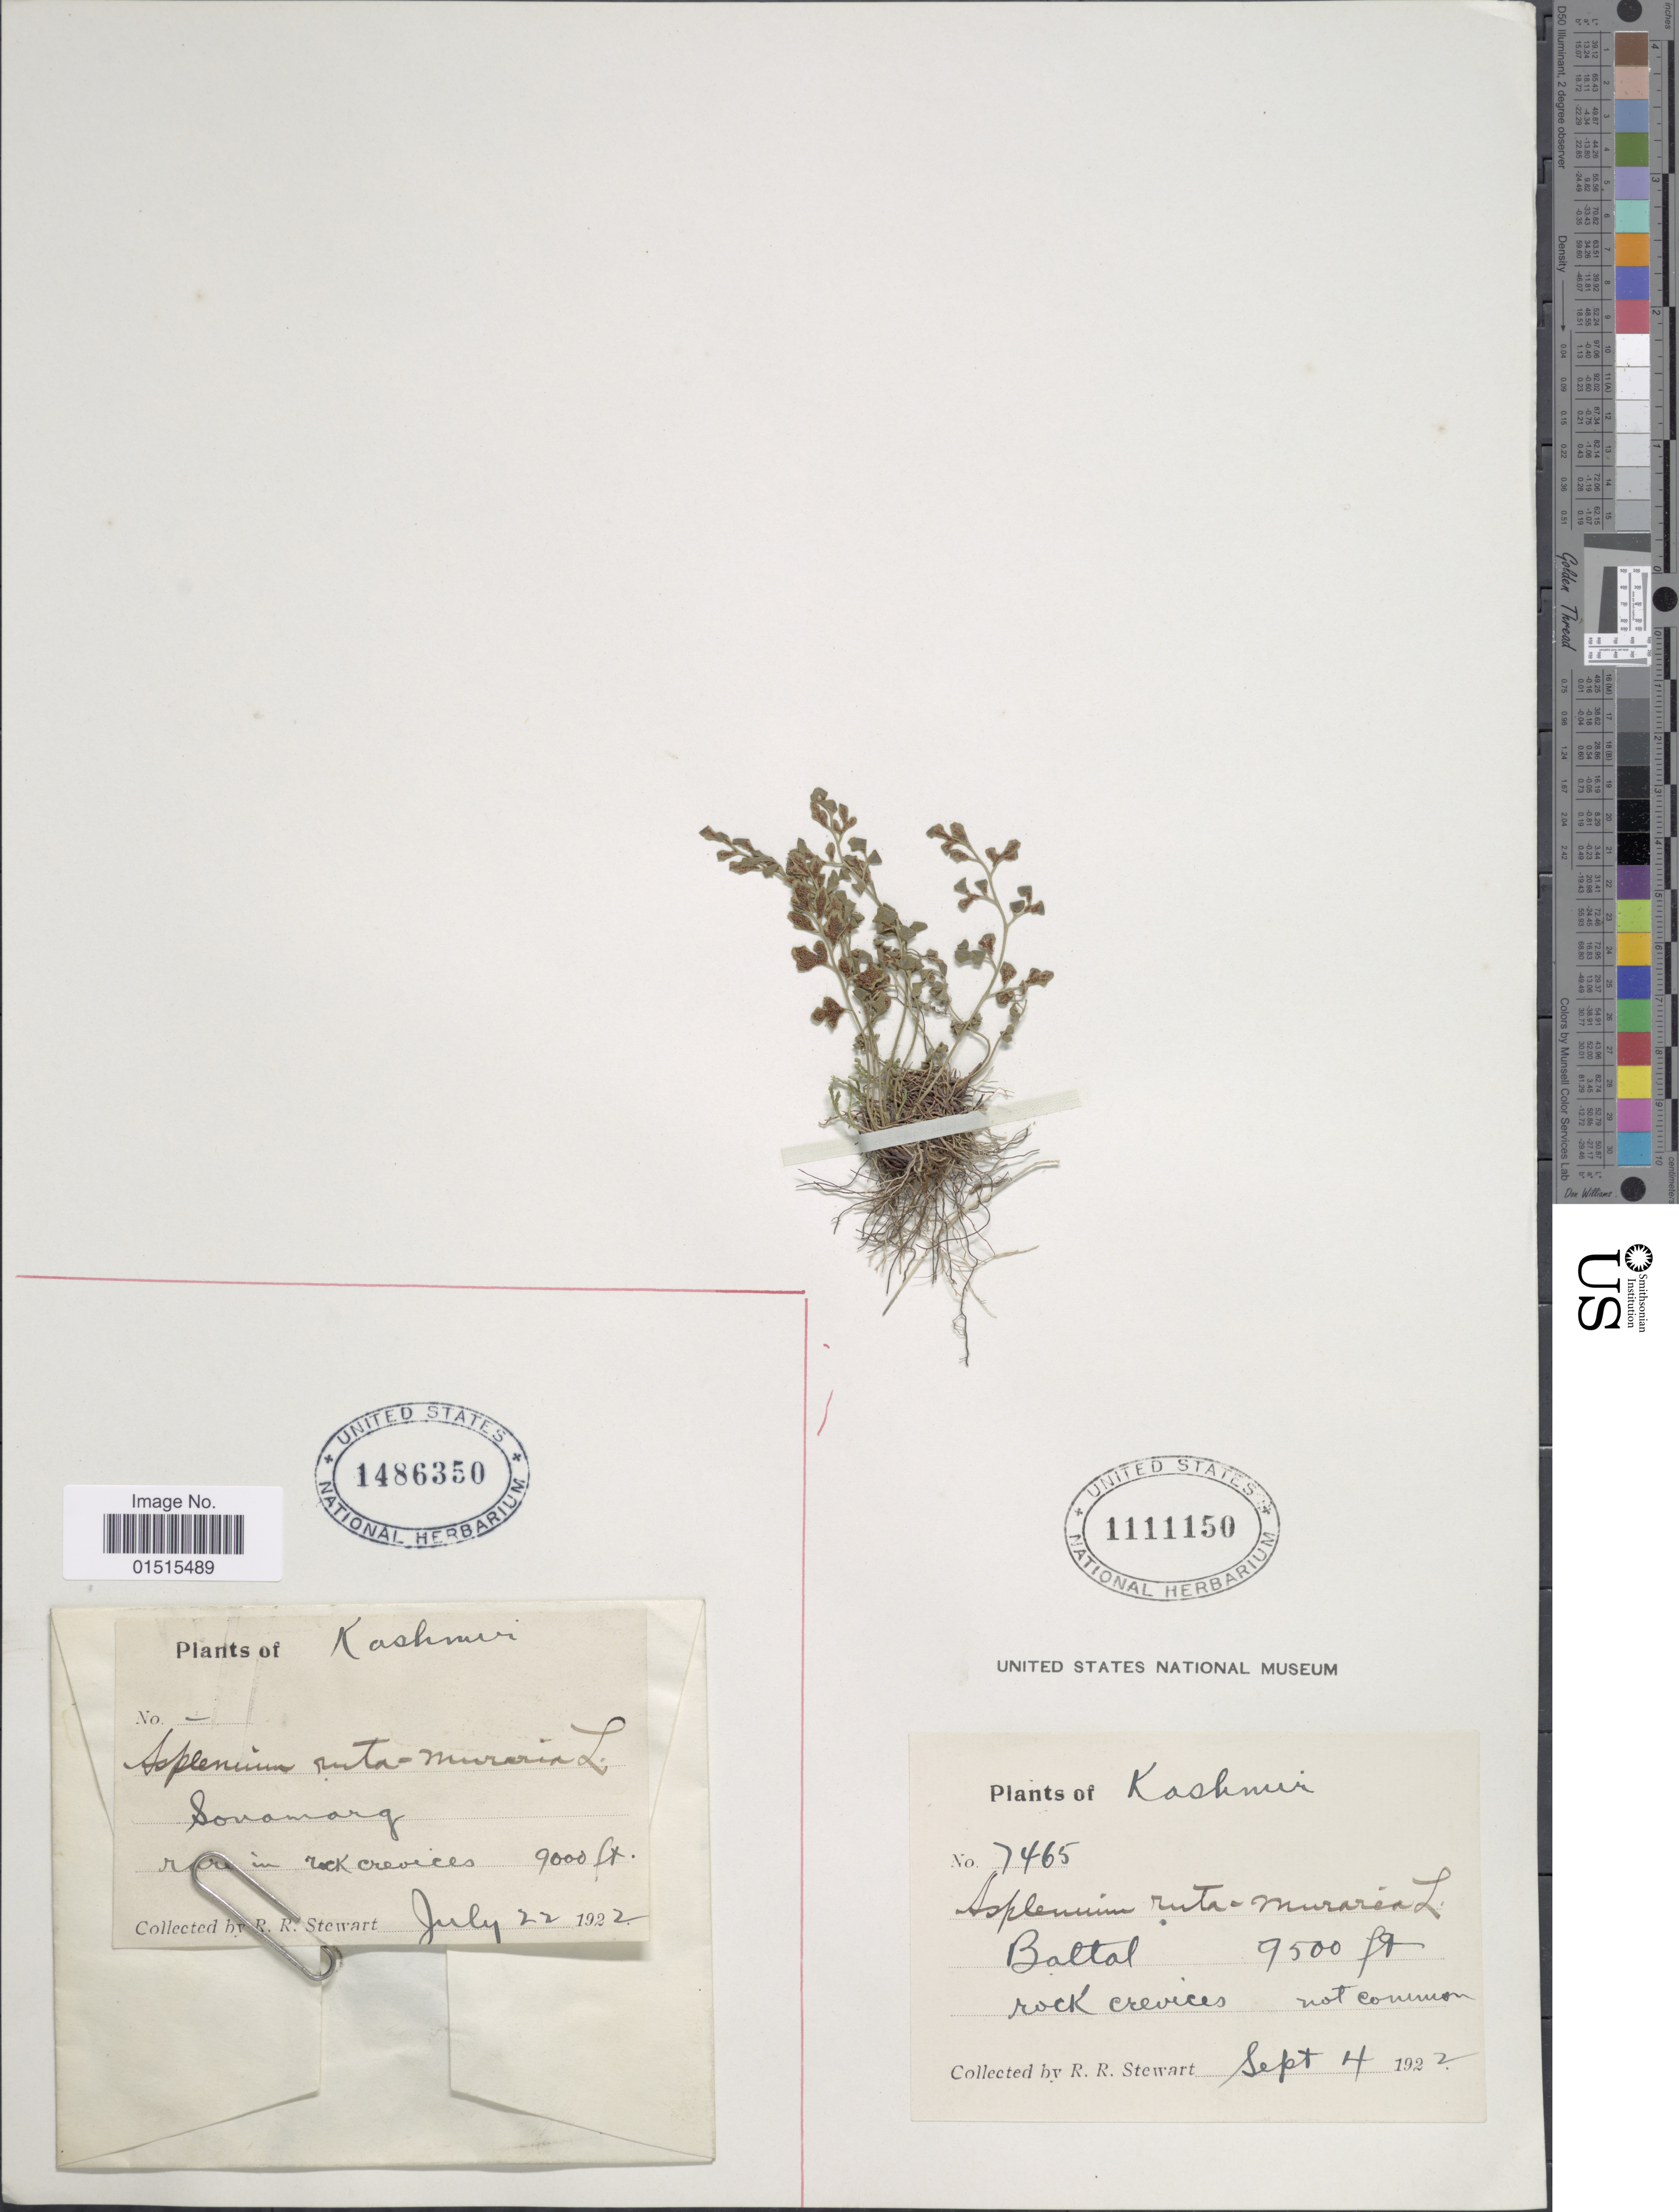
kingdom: Plantae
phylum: Tracheophyta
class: Polypodiopsida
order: Polypodiales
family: Aspleniaceae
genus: Asplenium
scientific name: Asplenium ruta-muraria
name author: L.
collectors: R. R. Stewart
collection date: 1922-07-22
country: India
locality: Kashmir, Sovamarg, rare in rock crevices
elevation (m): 2743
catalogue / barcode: US 1486350